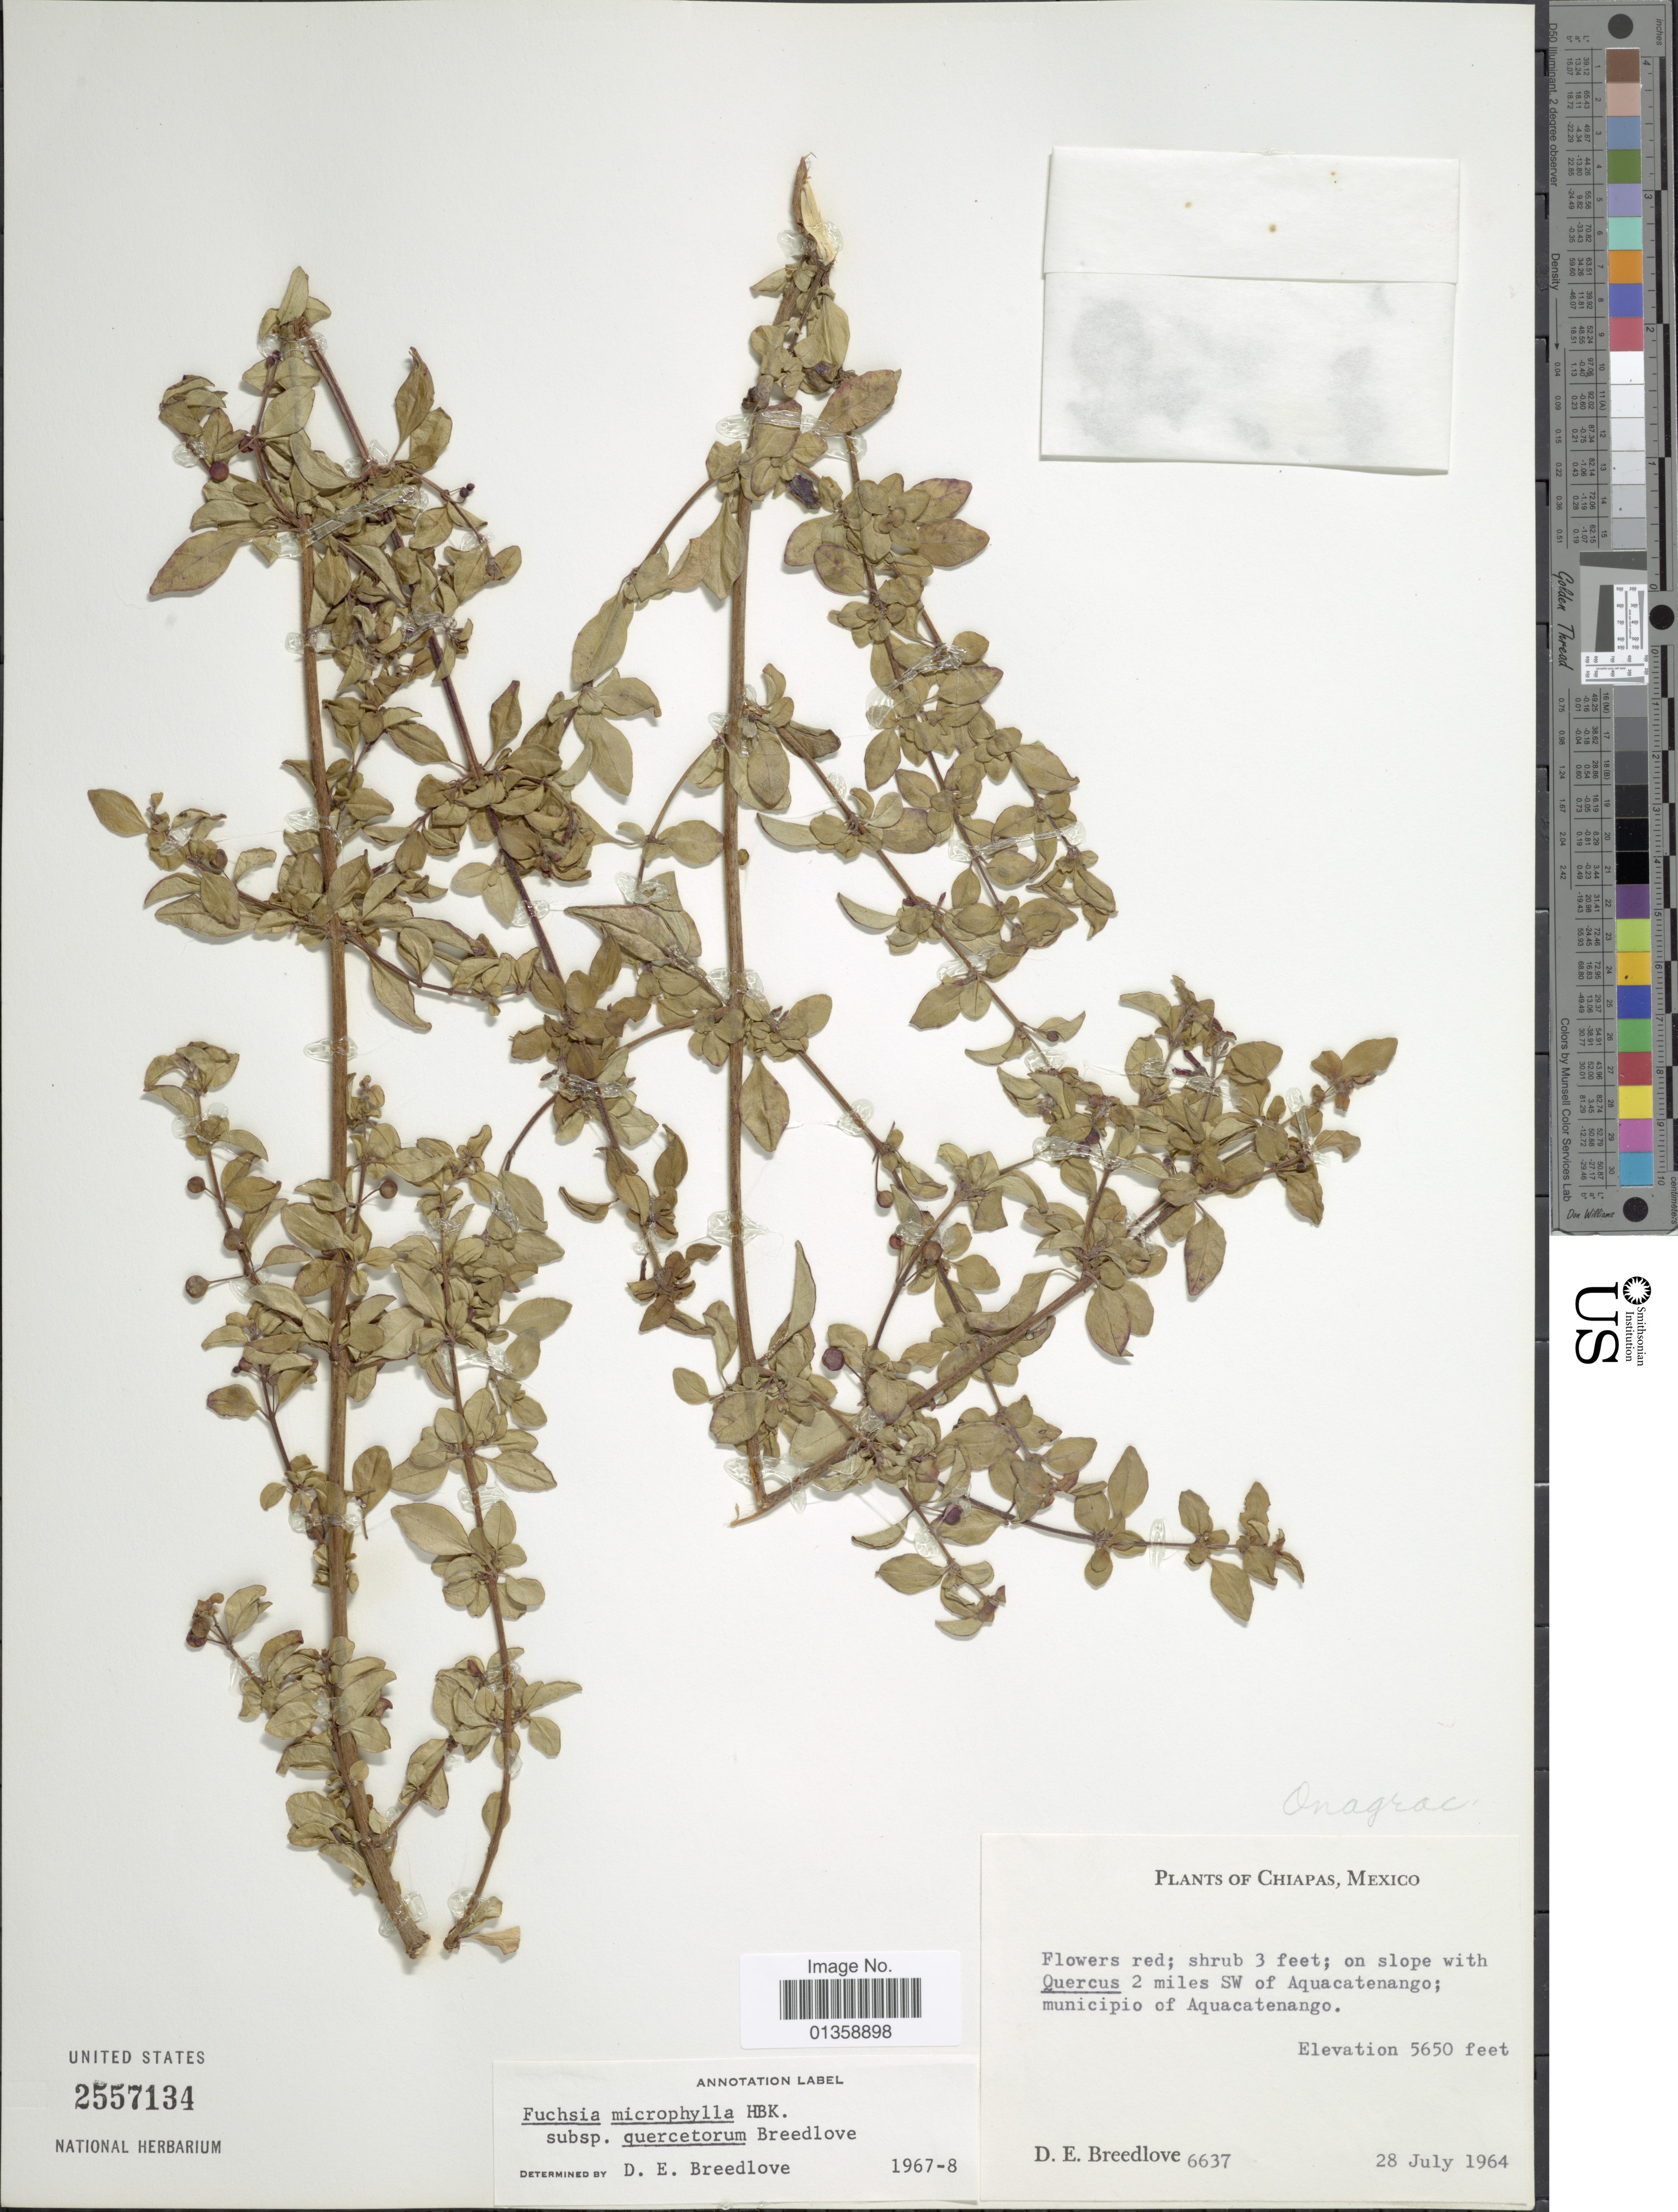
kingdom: Plantae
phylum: Tracheophyta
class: Magnoliopsida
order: Myrtales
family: Onagraceae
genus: Fuchsia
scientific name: Fuchsia microphylla subsp. quercetorum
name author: Breedlove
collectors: D. E. Breedlove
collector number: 6637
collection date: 1964-07-28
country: Mexico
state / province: Chiapas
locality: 2 miles SW of Aquacatenango; municipio of Aquacatenango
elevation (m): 1722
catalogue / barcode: US 2557134